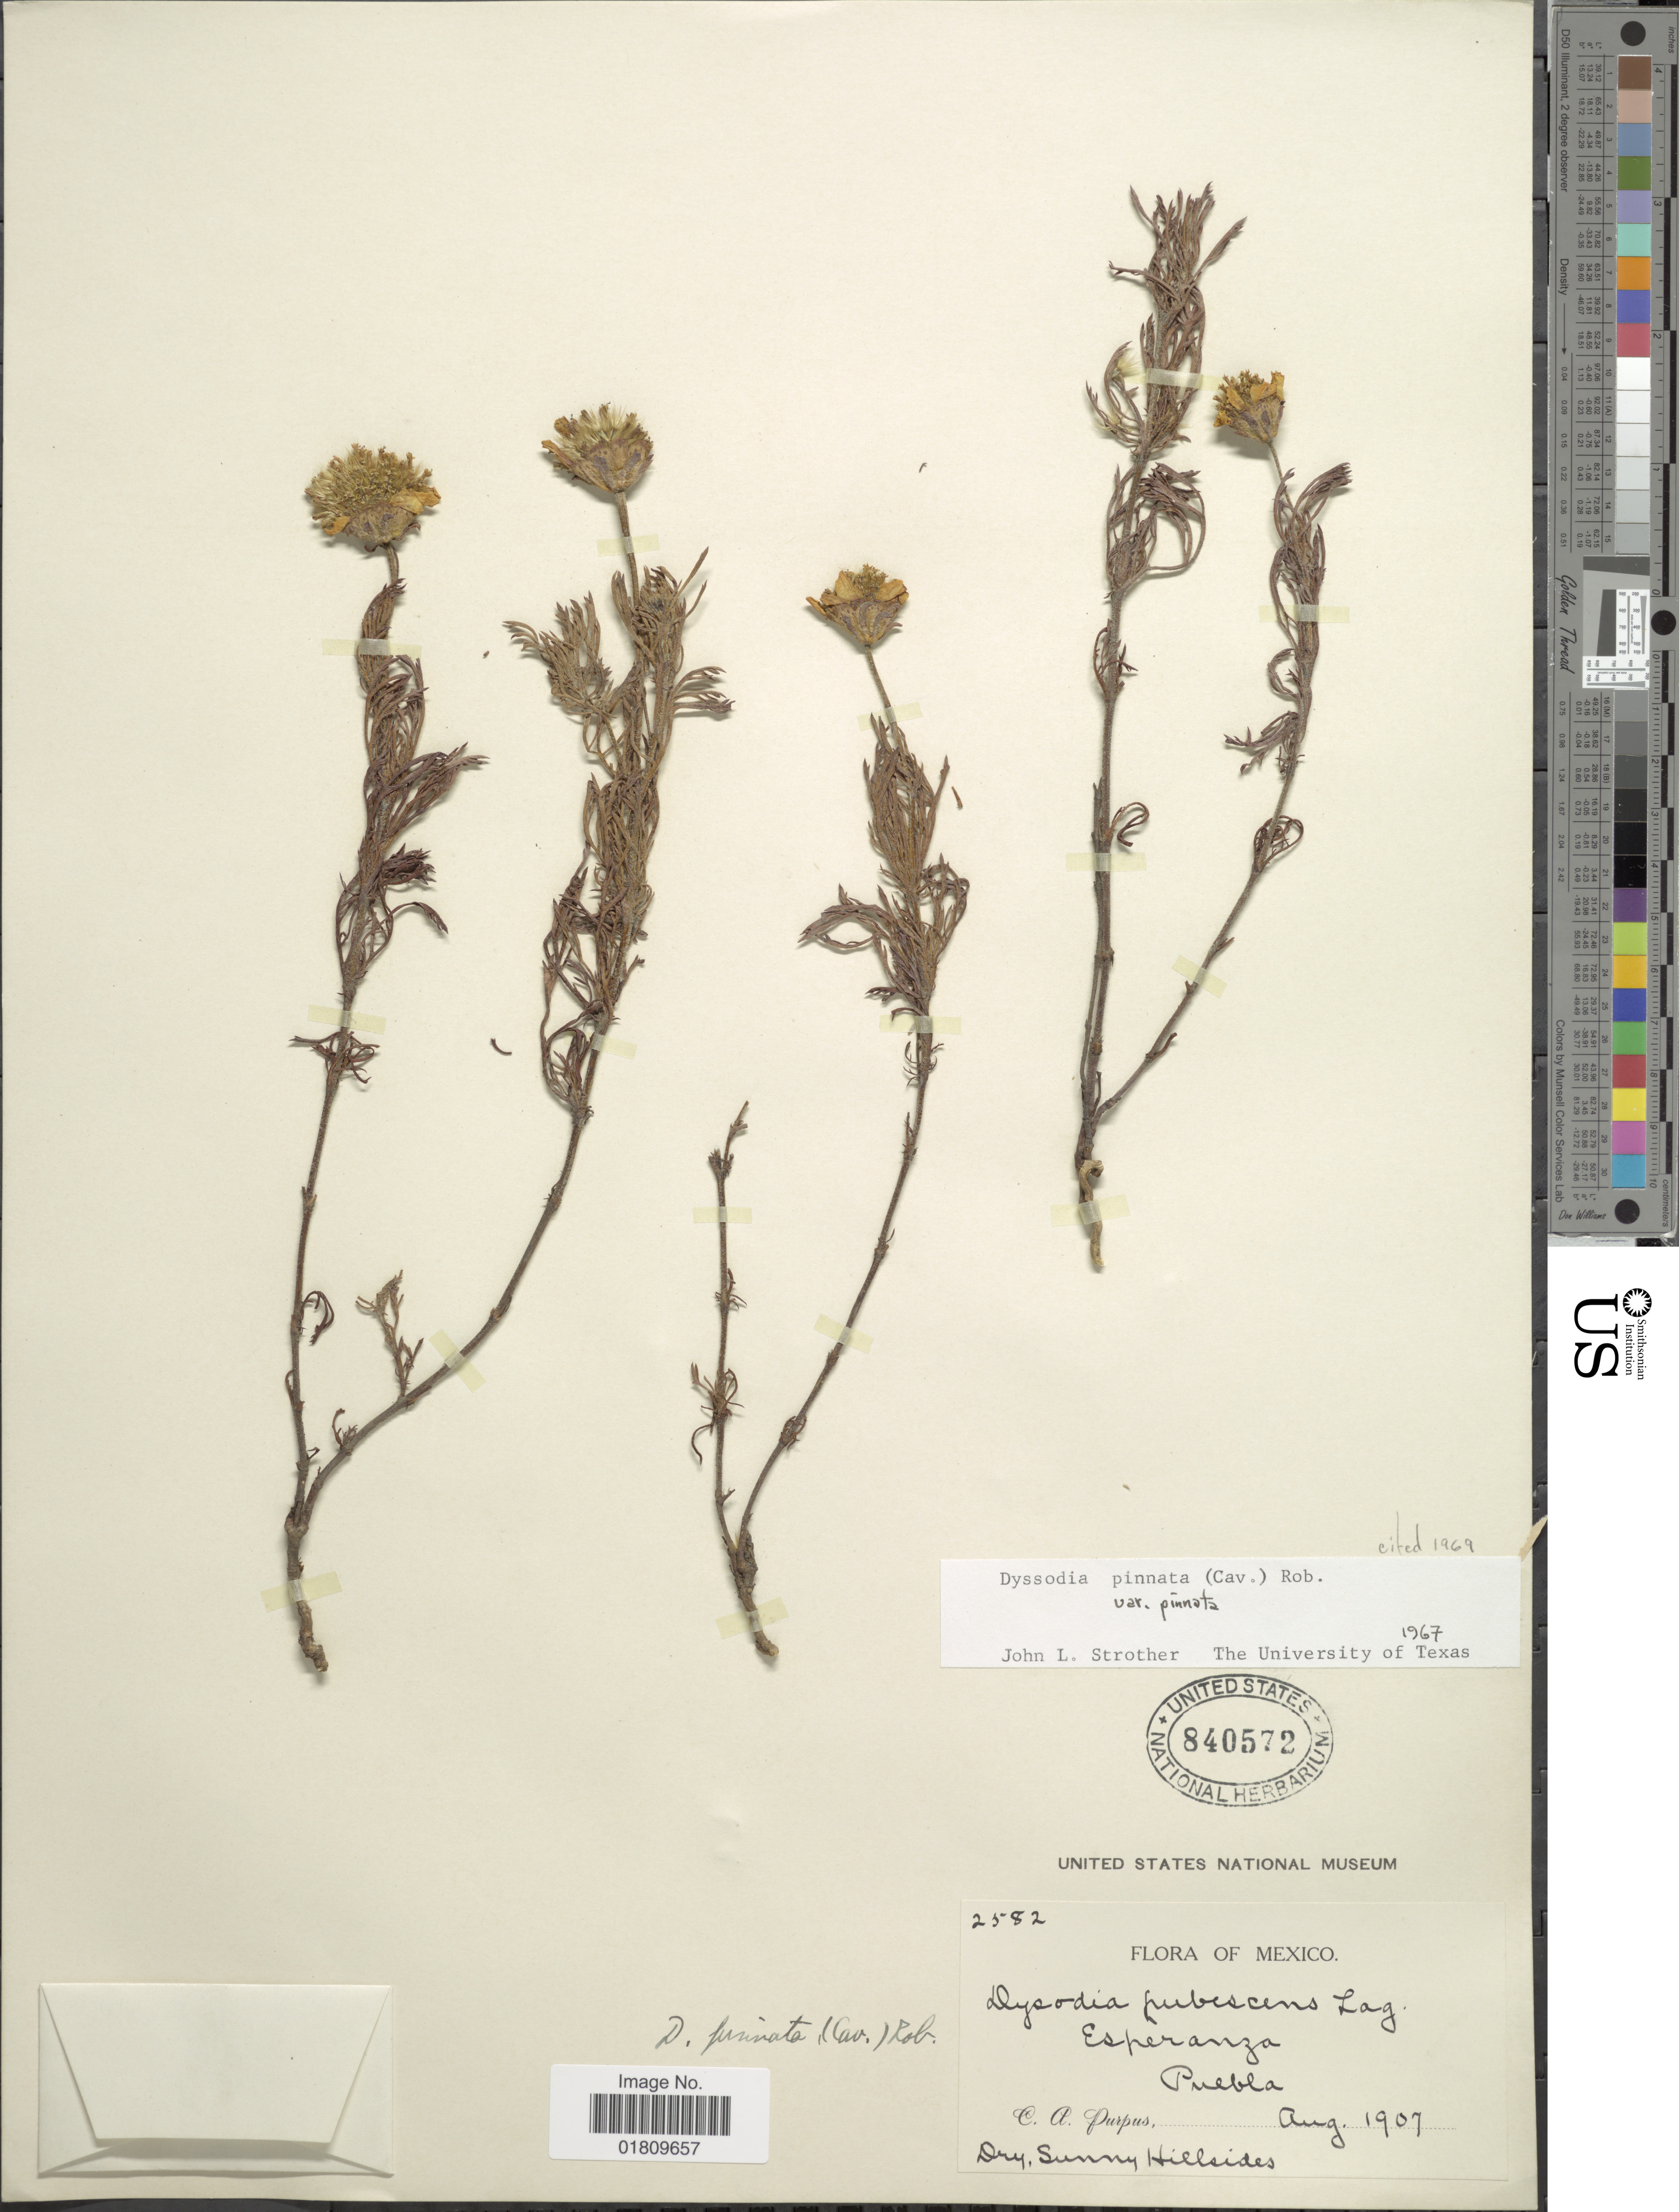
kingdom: Plantae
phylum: Tracheophyta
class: Magnoliopsida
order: Asterales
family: Asteraceae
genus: Dyssodia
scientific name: Dyssodia pinnata var. pinnata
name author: (Cav.) B.L. Rob.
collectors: C. A. Purpus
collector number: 2582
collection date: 1907-08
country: Mexico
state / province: Puebla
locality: Esperanza, dry sunny hillsides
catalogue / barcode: US 840572